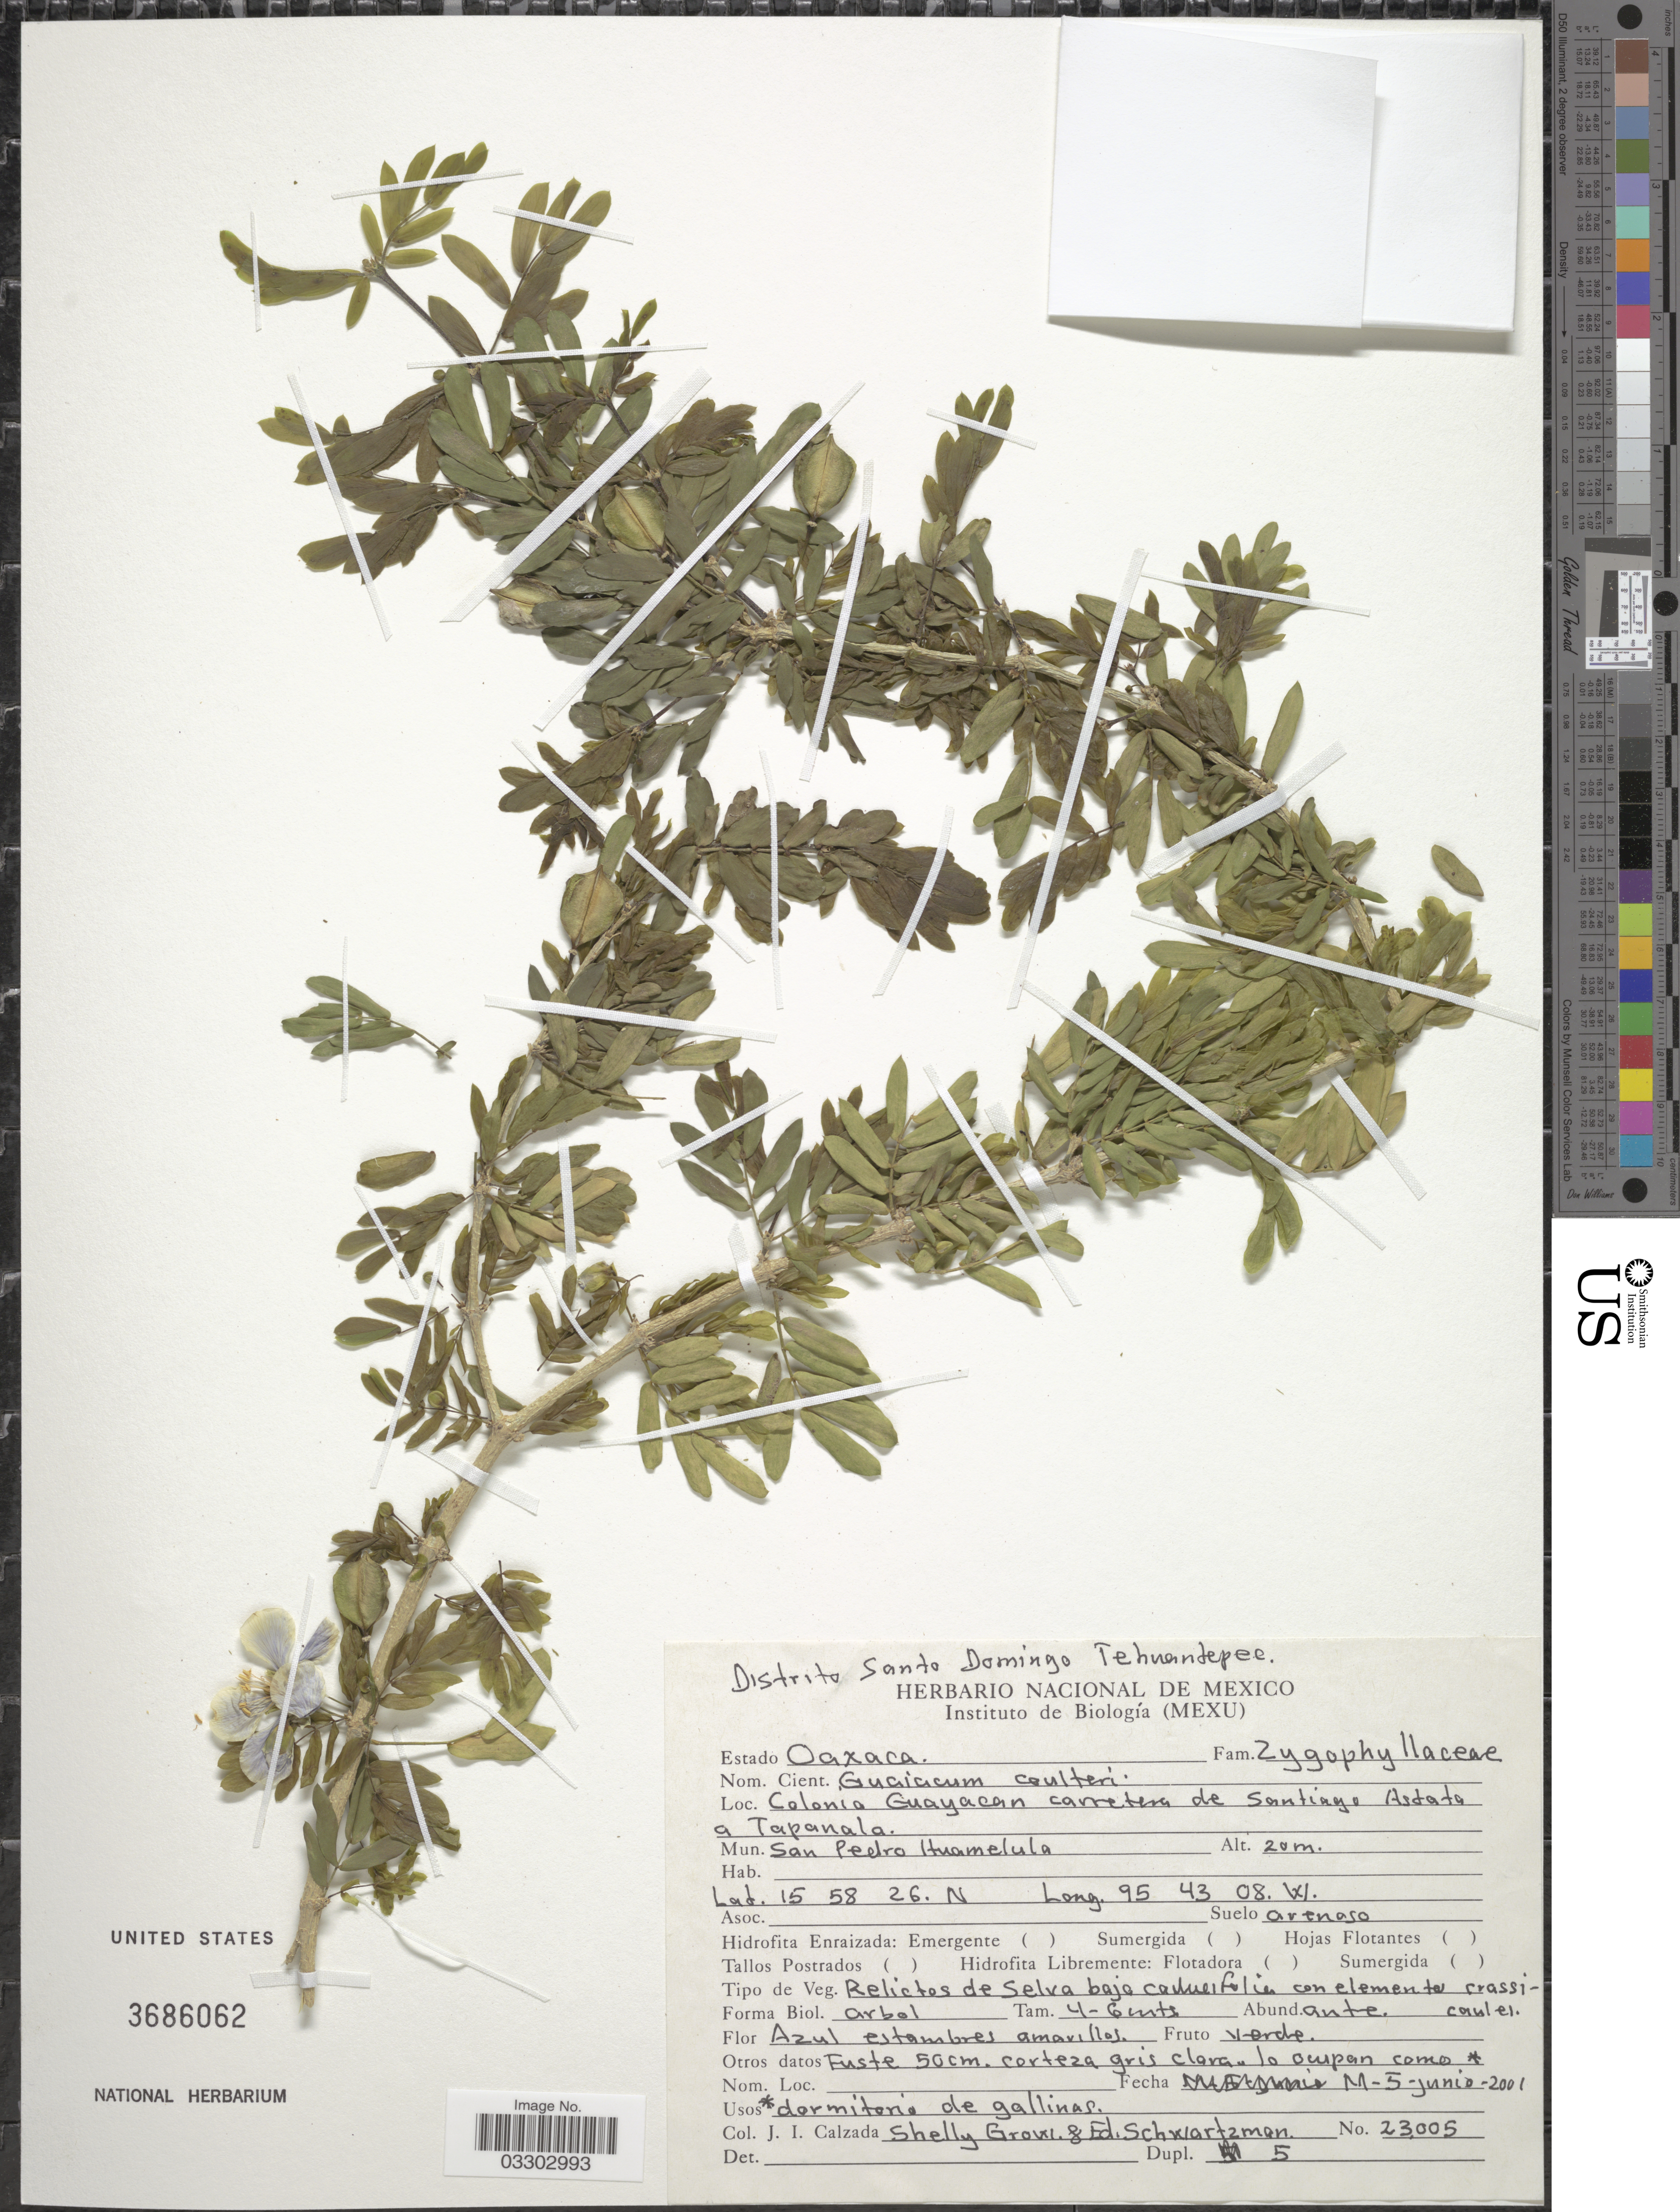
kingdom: Plantae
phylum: Tracheophyta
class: Magnoliopsida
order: Zygophyllales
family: Zygophyllaceae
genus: Guaiacum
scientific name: Guaiacum coulteri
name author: A. Gray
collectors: J. I. Calzada, S. Grow & E. Schwartzman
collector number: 23005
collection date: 2001-06-05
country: Mexico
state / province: Oaxaca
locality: Distrito Santo Domingo Tehuantepec. Colonia Guayacan carretera de Santiago Astata a Tapanala. Mun. San Pedro Huamelula.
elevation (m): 20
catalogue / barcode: US 3686062